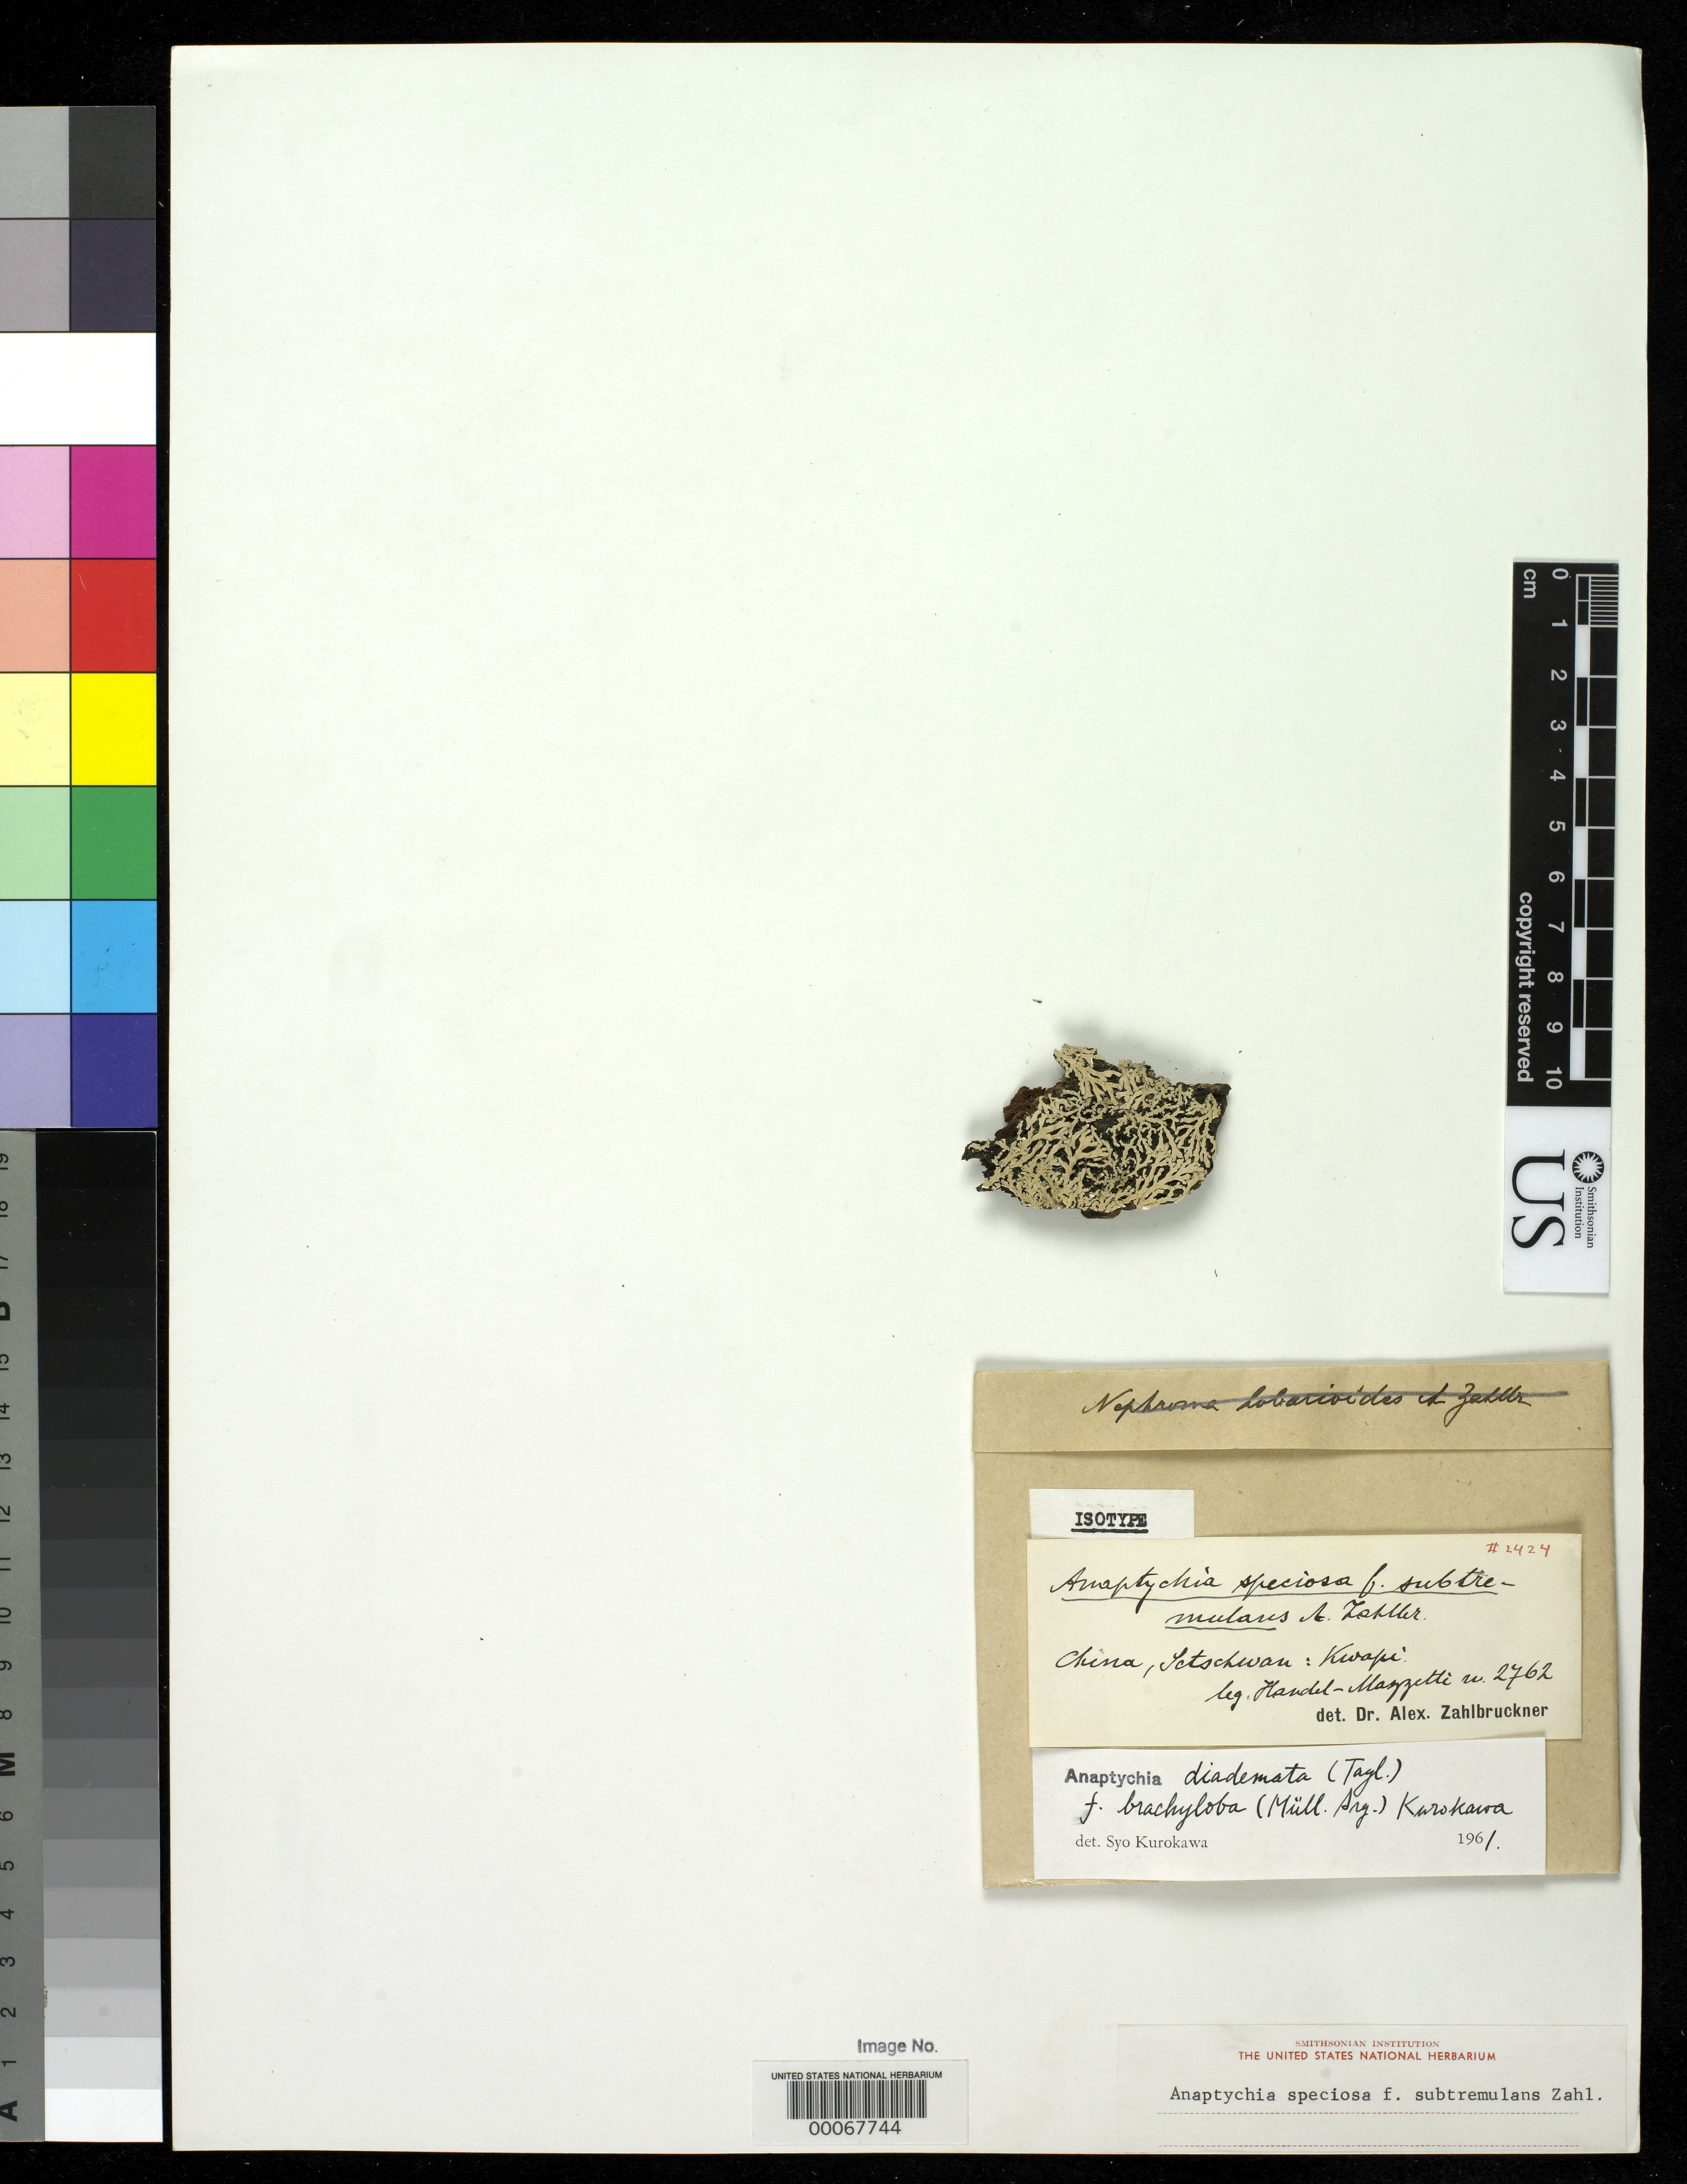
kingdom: Fungi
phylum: Ascomycota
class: Lecanoromycetes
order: Caliciales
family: Physciaceae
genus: Anaptychia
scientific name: Anaptychia speciosa f. subtremulans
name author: Zahlbr. in Hand.-Mazz.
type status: Isotype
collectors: H. Handel-Mazzetti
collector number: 2762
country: China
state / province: Sichuan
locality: Near Kwapi, N of Yenyuen.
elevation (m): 2750